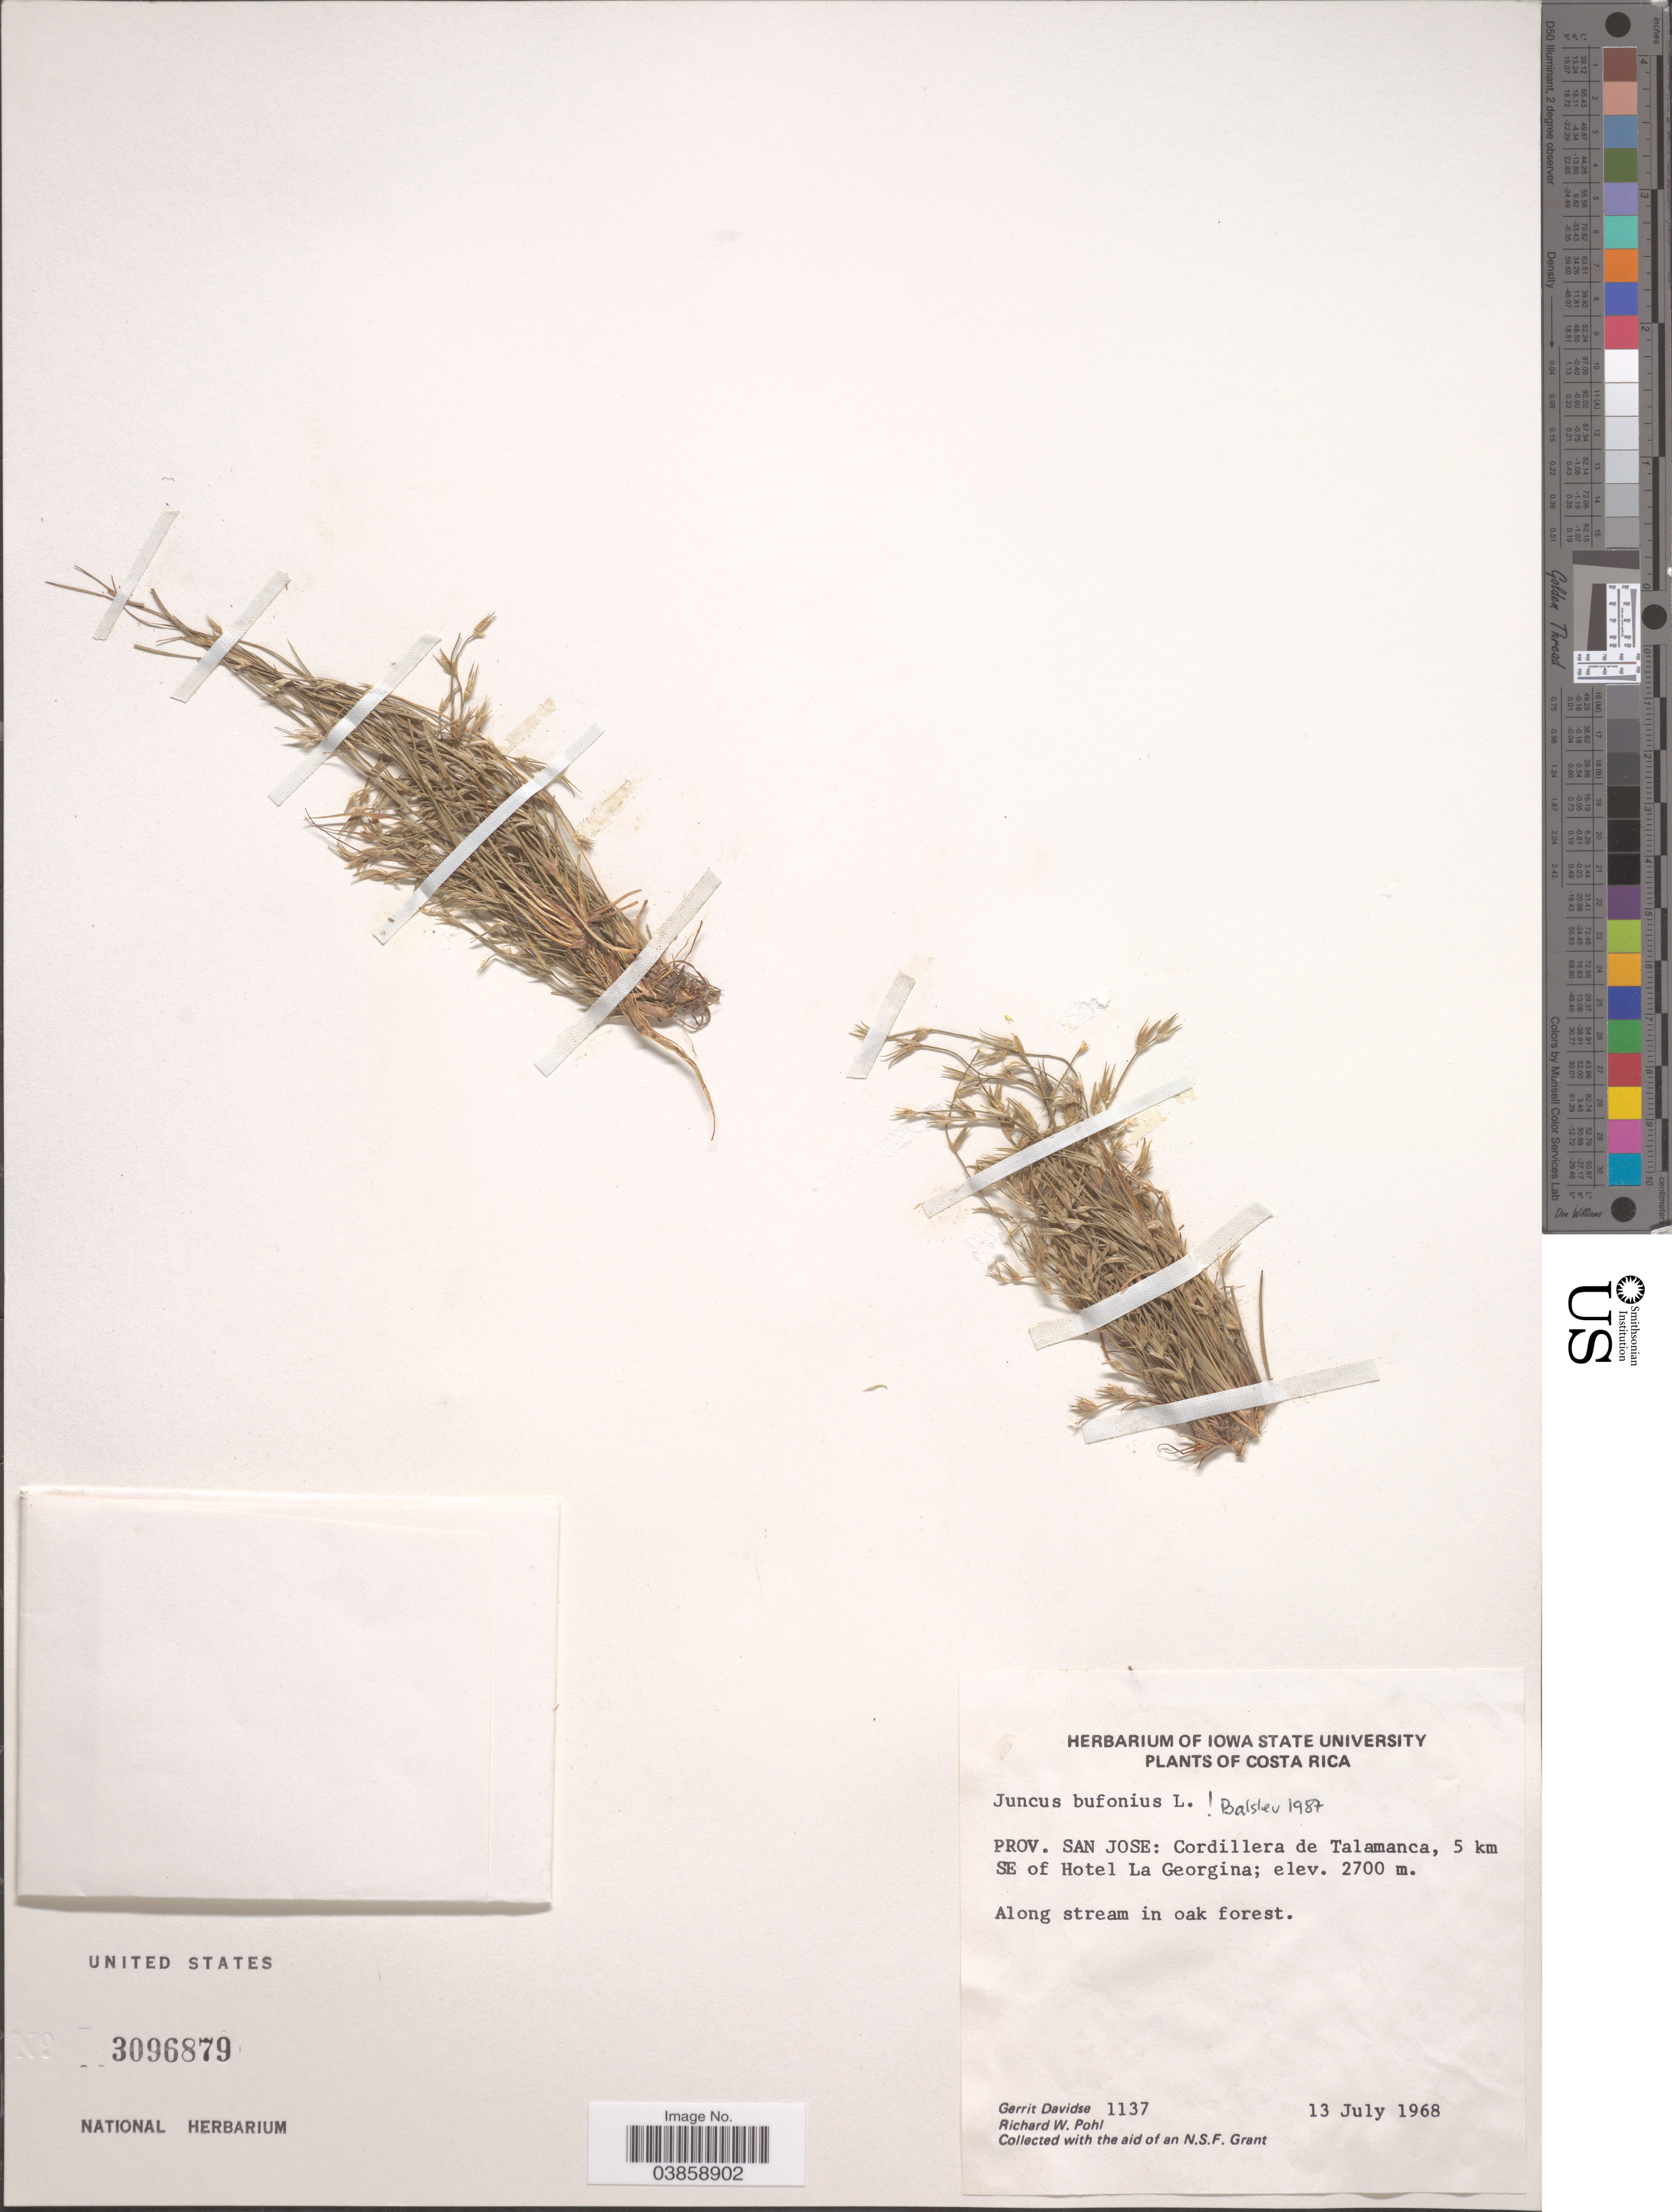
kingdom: Plantae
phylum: Tracheophyta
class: Liliopsida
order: Poales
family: Juncaceae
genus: Juncus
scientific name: Juncus bufonius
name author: L.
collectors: G. Davidse & R. W. Pohl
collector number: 1137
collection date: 1968-07-13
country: Costa Rica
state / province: San José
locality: Cordillera de Talamanca, 5 km SE of Hotel La Georgina.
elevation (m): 2700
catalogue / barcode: US 3096879